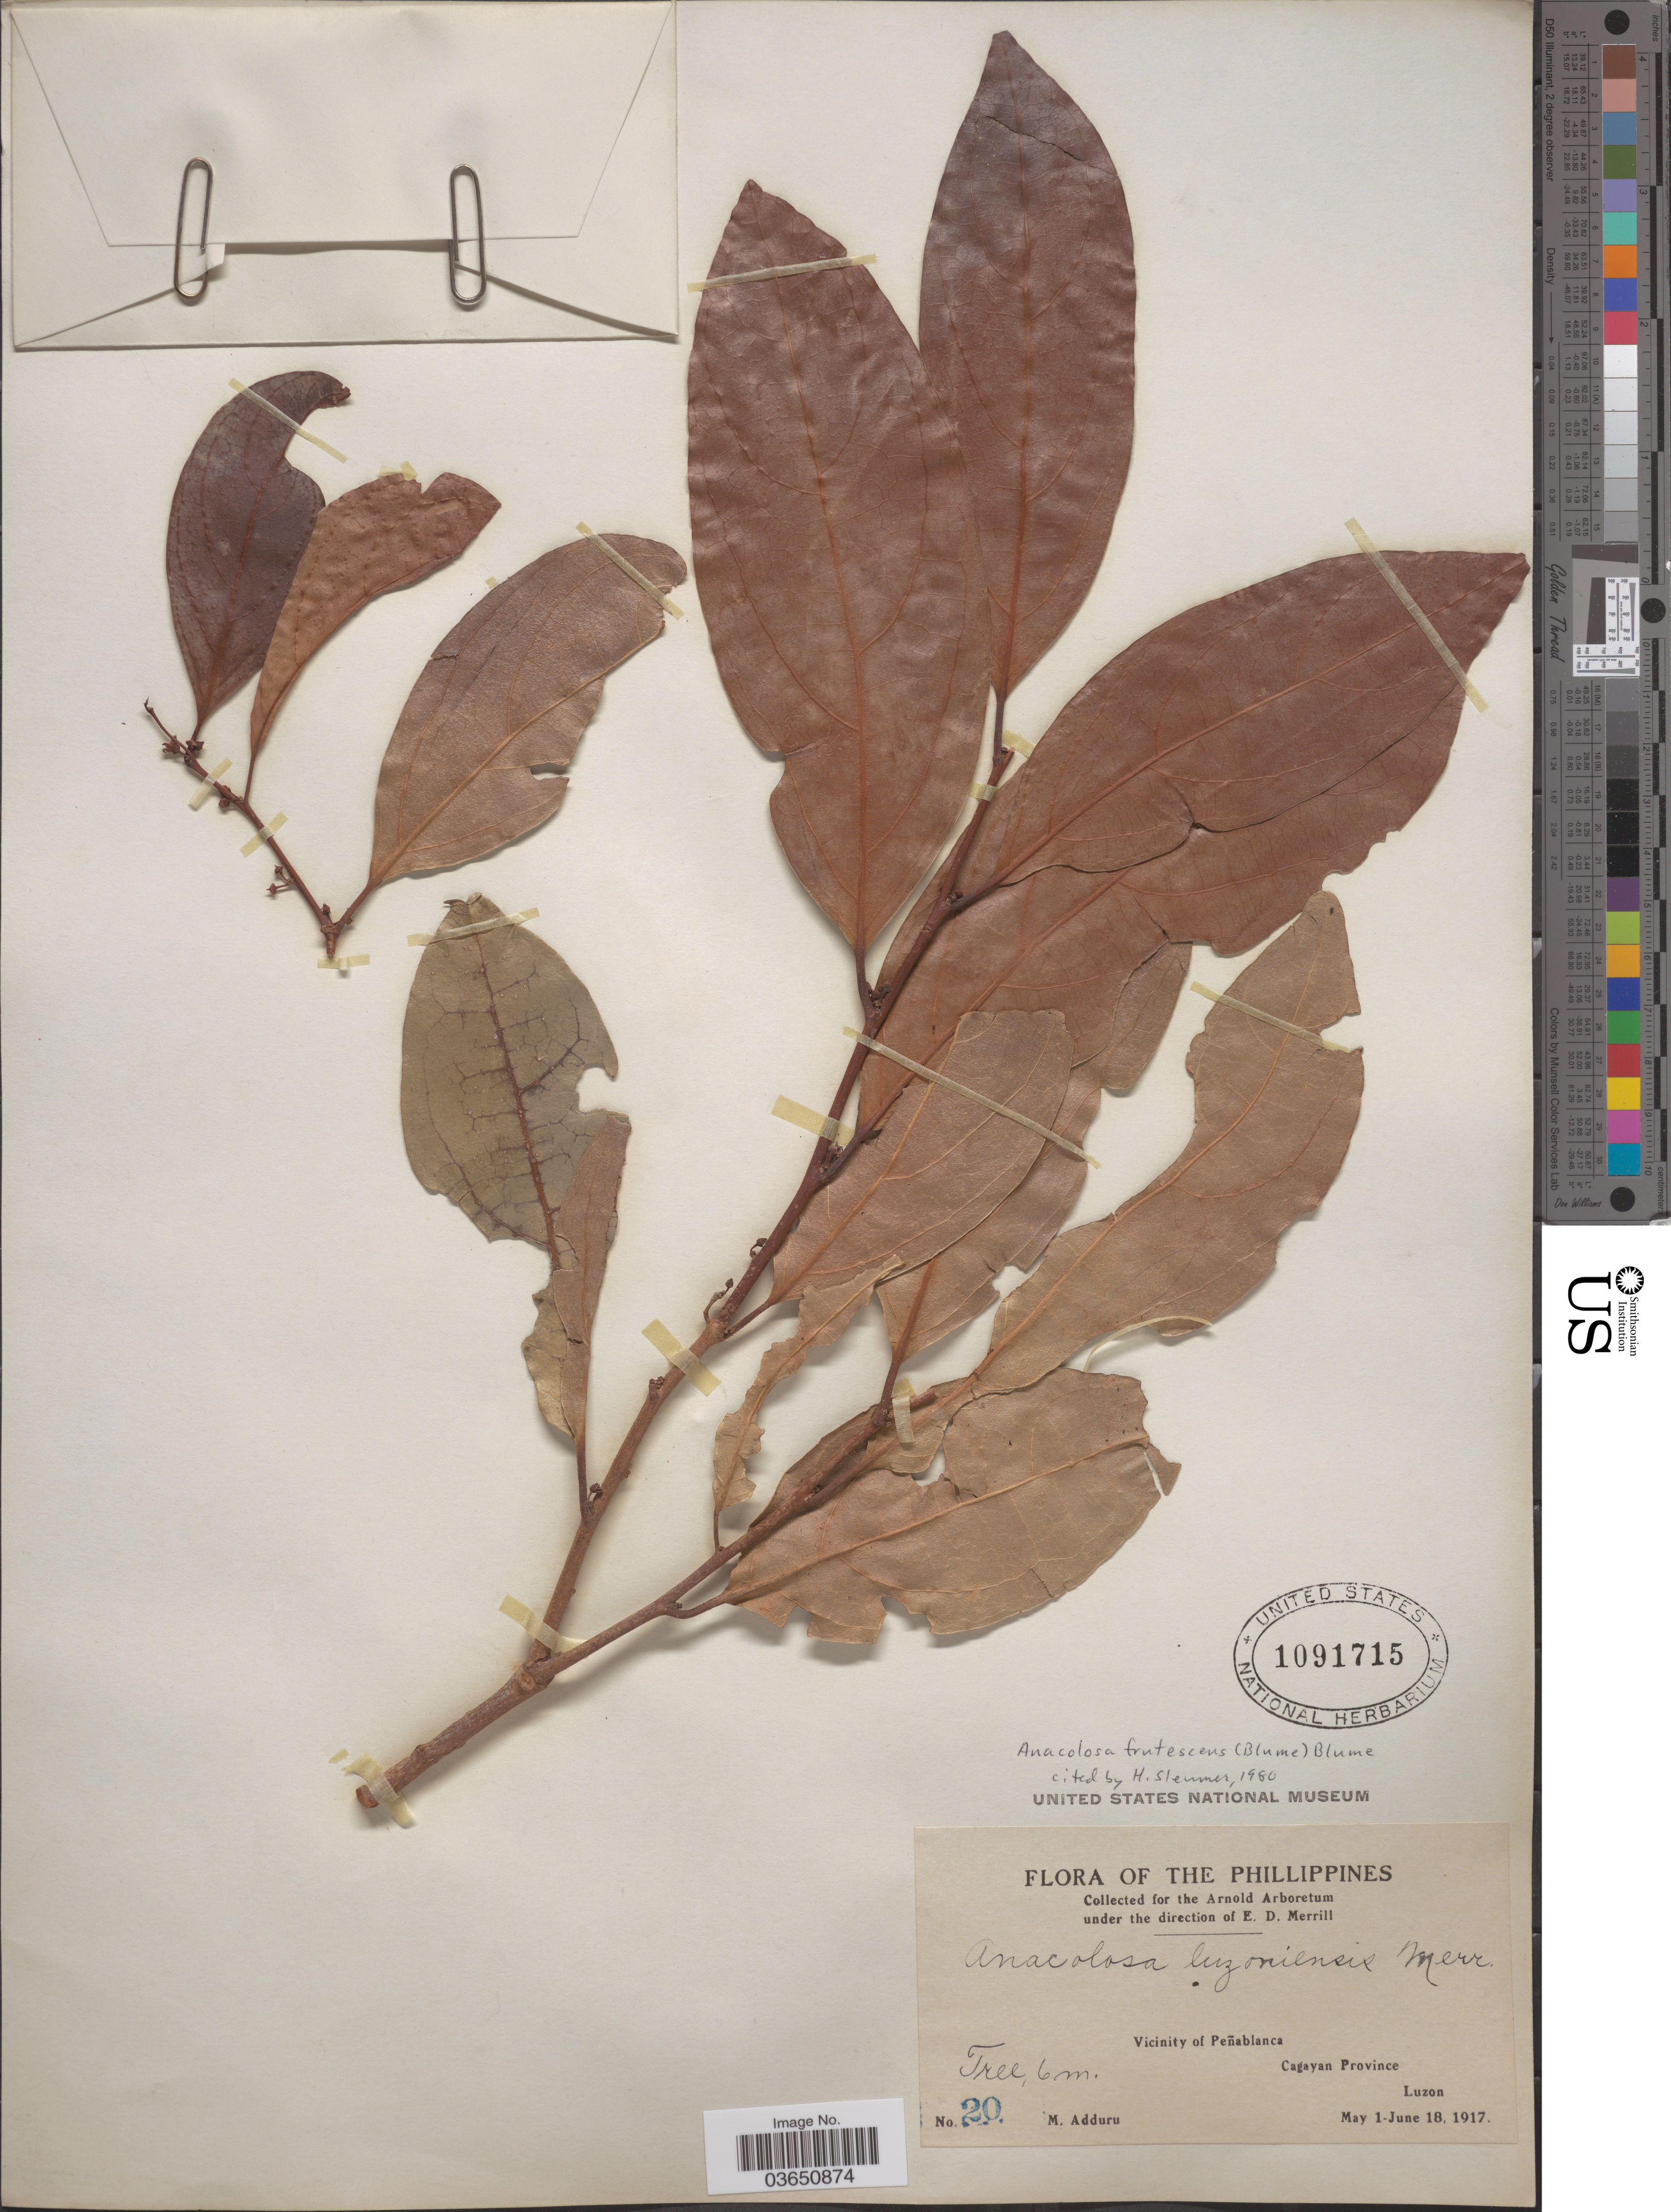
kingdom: Plantae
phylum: Tracheophyta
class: Magnoliopsida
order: Santalales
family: Aptandraceae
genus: Anacolosa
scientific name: Anacolosa frutescens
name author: (Blume) Blume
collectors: M. Adduru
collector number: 20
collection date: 1917-05-01/1917-06-18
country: Philippines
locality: Vicinity of Peñablanca. Cagayan Province. Luzon.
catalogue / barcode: US 1091715